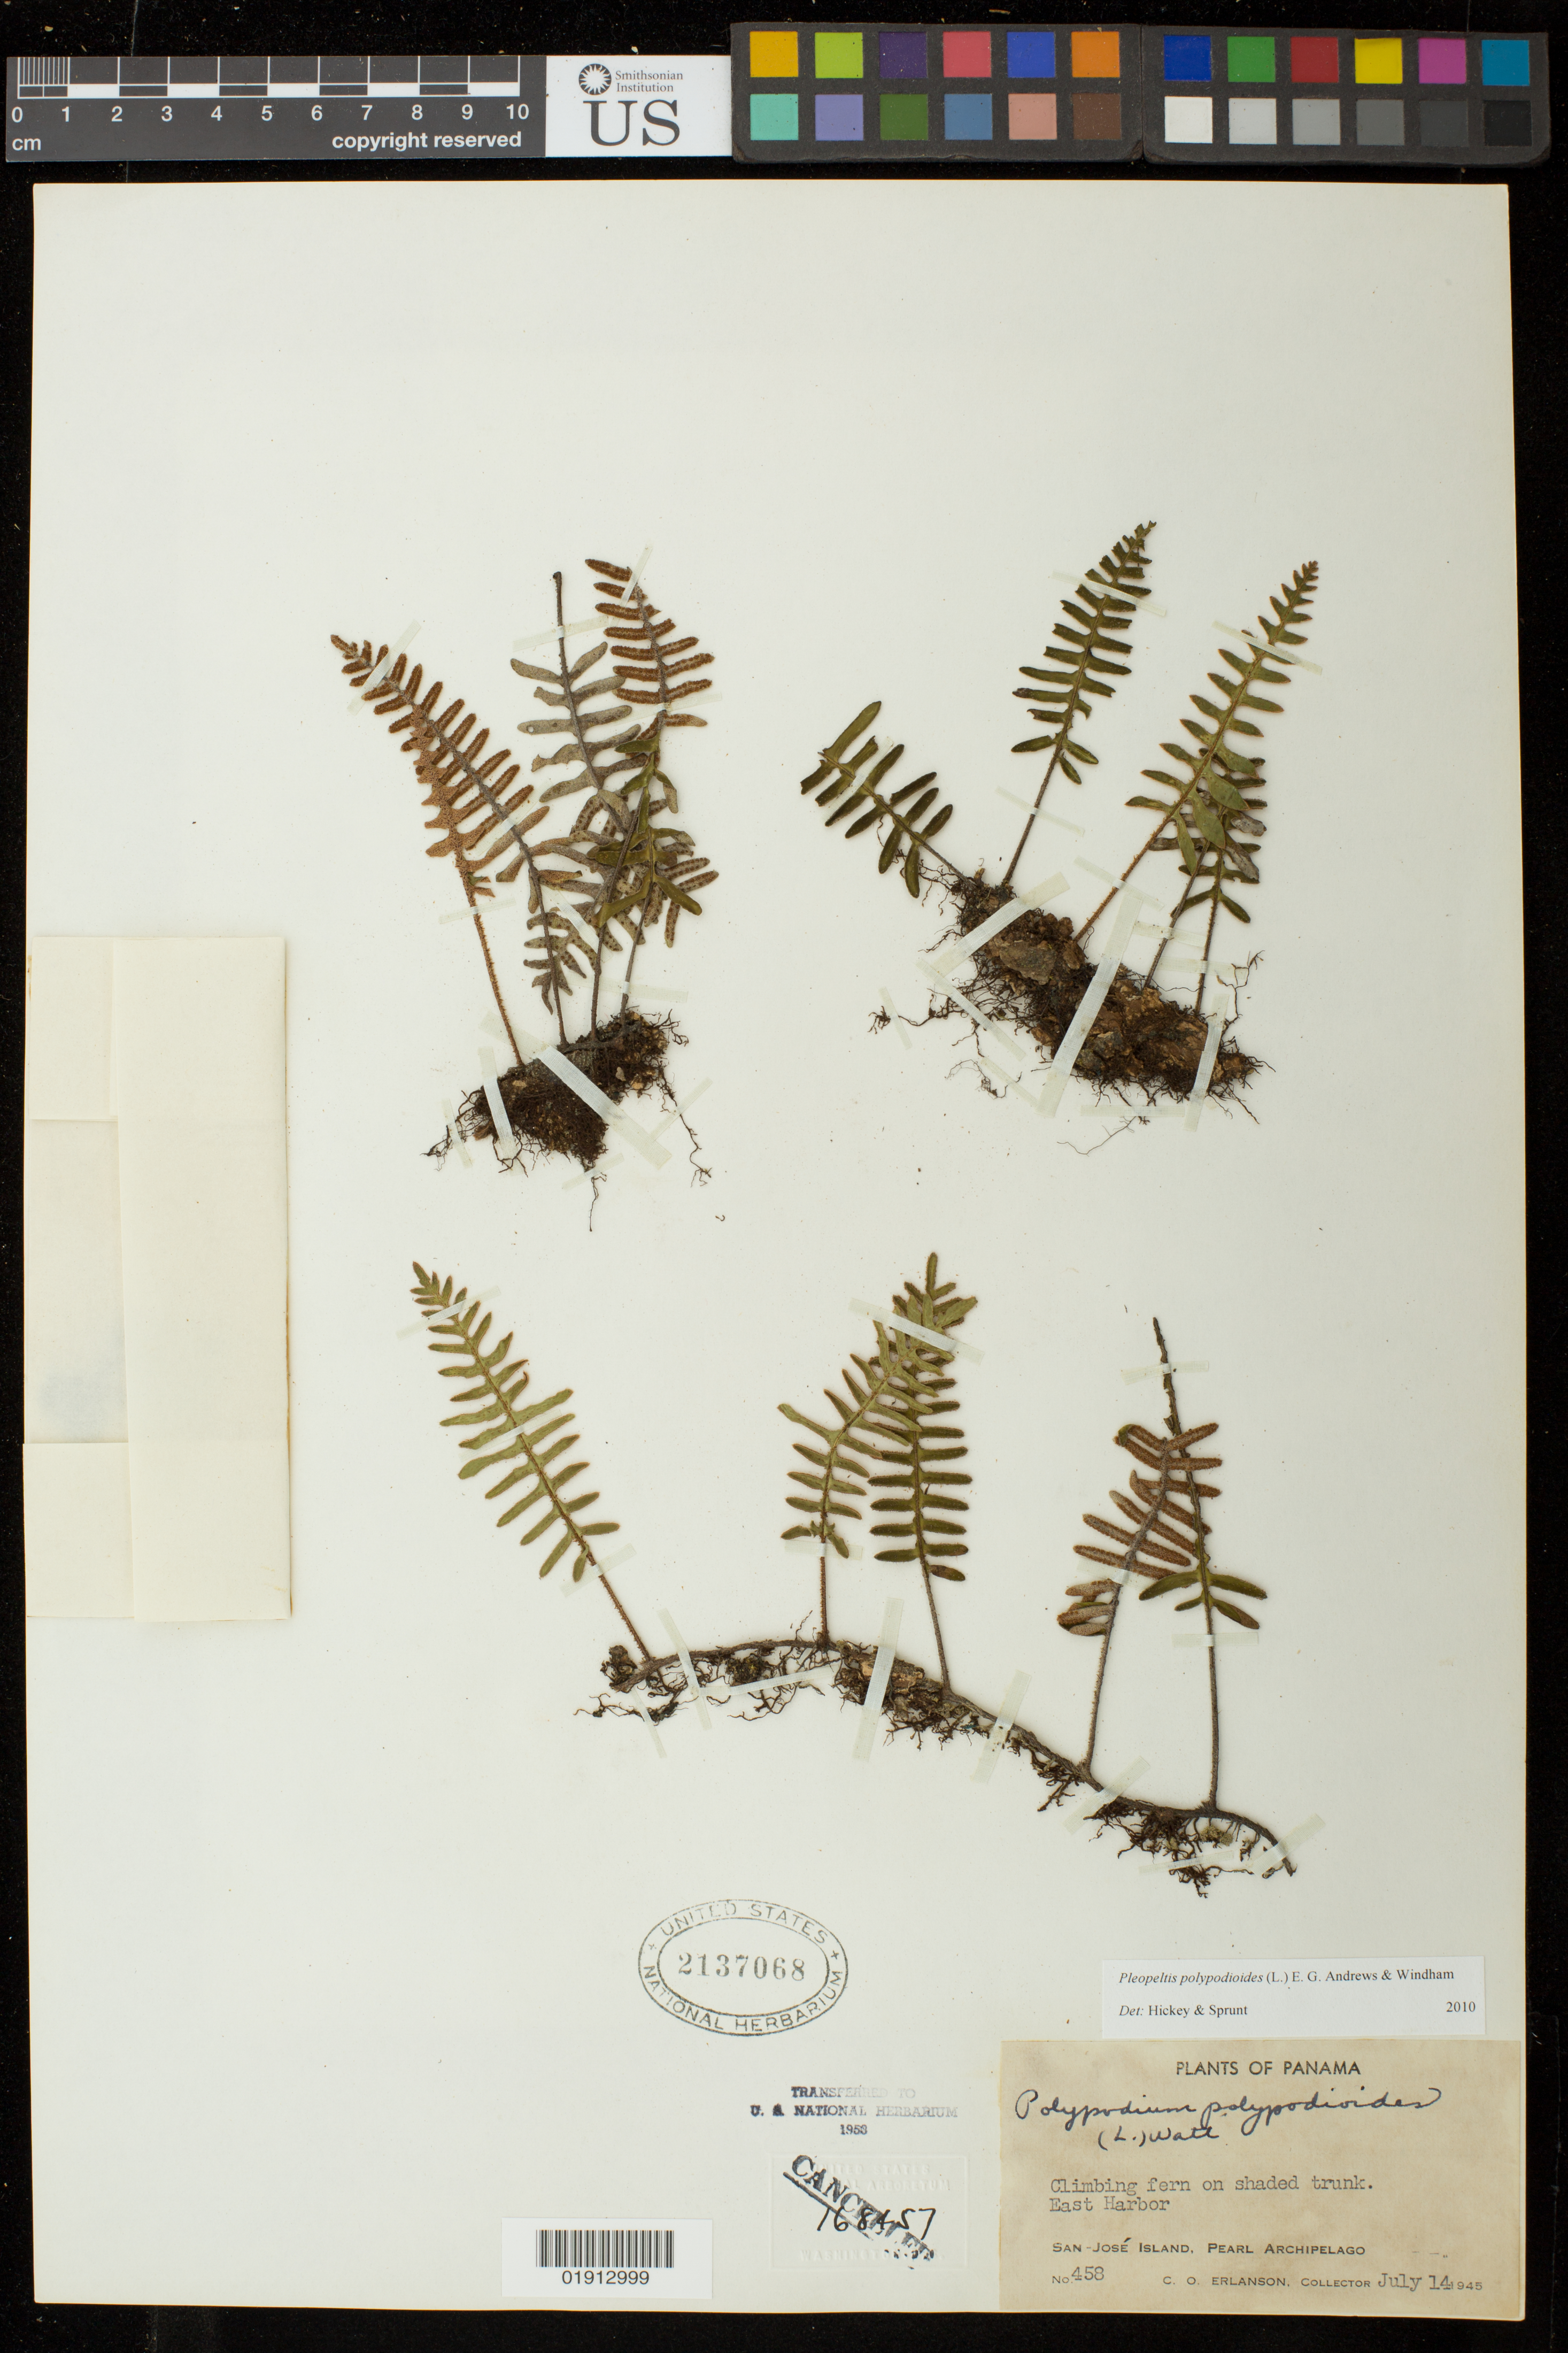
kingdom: Plantae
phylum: Tracheophyta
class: Polypodiopsida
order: Polypodiales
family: Polypodiaceae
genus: Pleopeltis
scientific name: Pleopeltis polypodioides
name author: (L.) E.G. Andrews & Windham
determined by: Hickey, R. J.; Sprunt, S. V.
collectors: C. O. Erlanson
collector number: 458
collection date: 1945-07-14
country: Panama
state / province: Panamá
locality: East Harbor. San Jose Island, Pearl Archipelago.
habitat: On shaded trunk.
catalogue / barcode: US 2137068